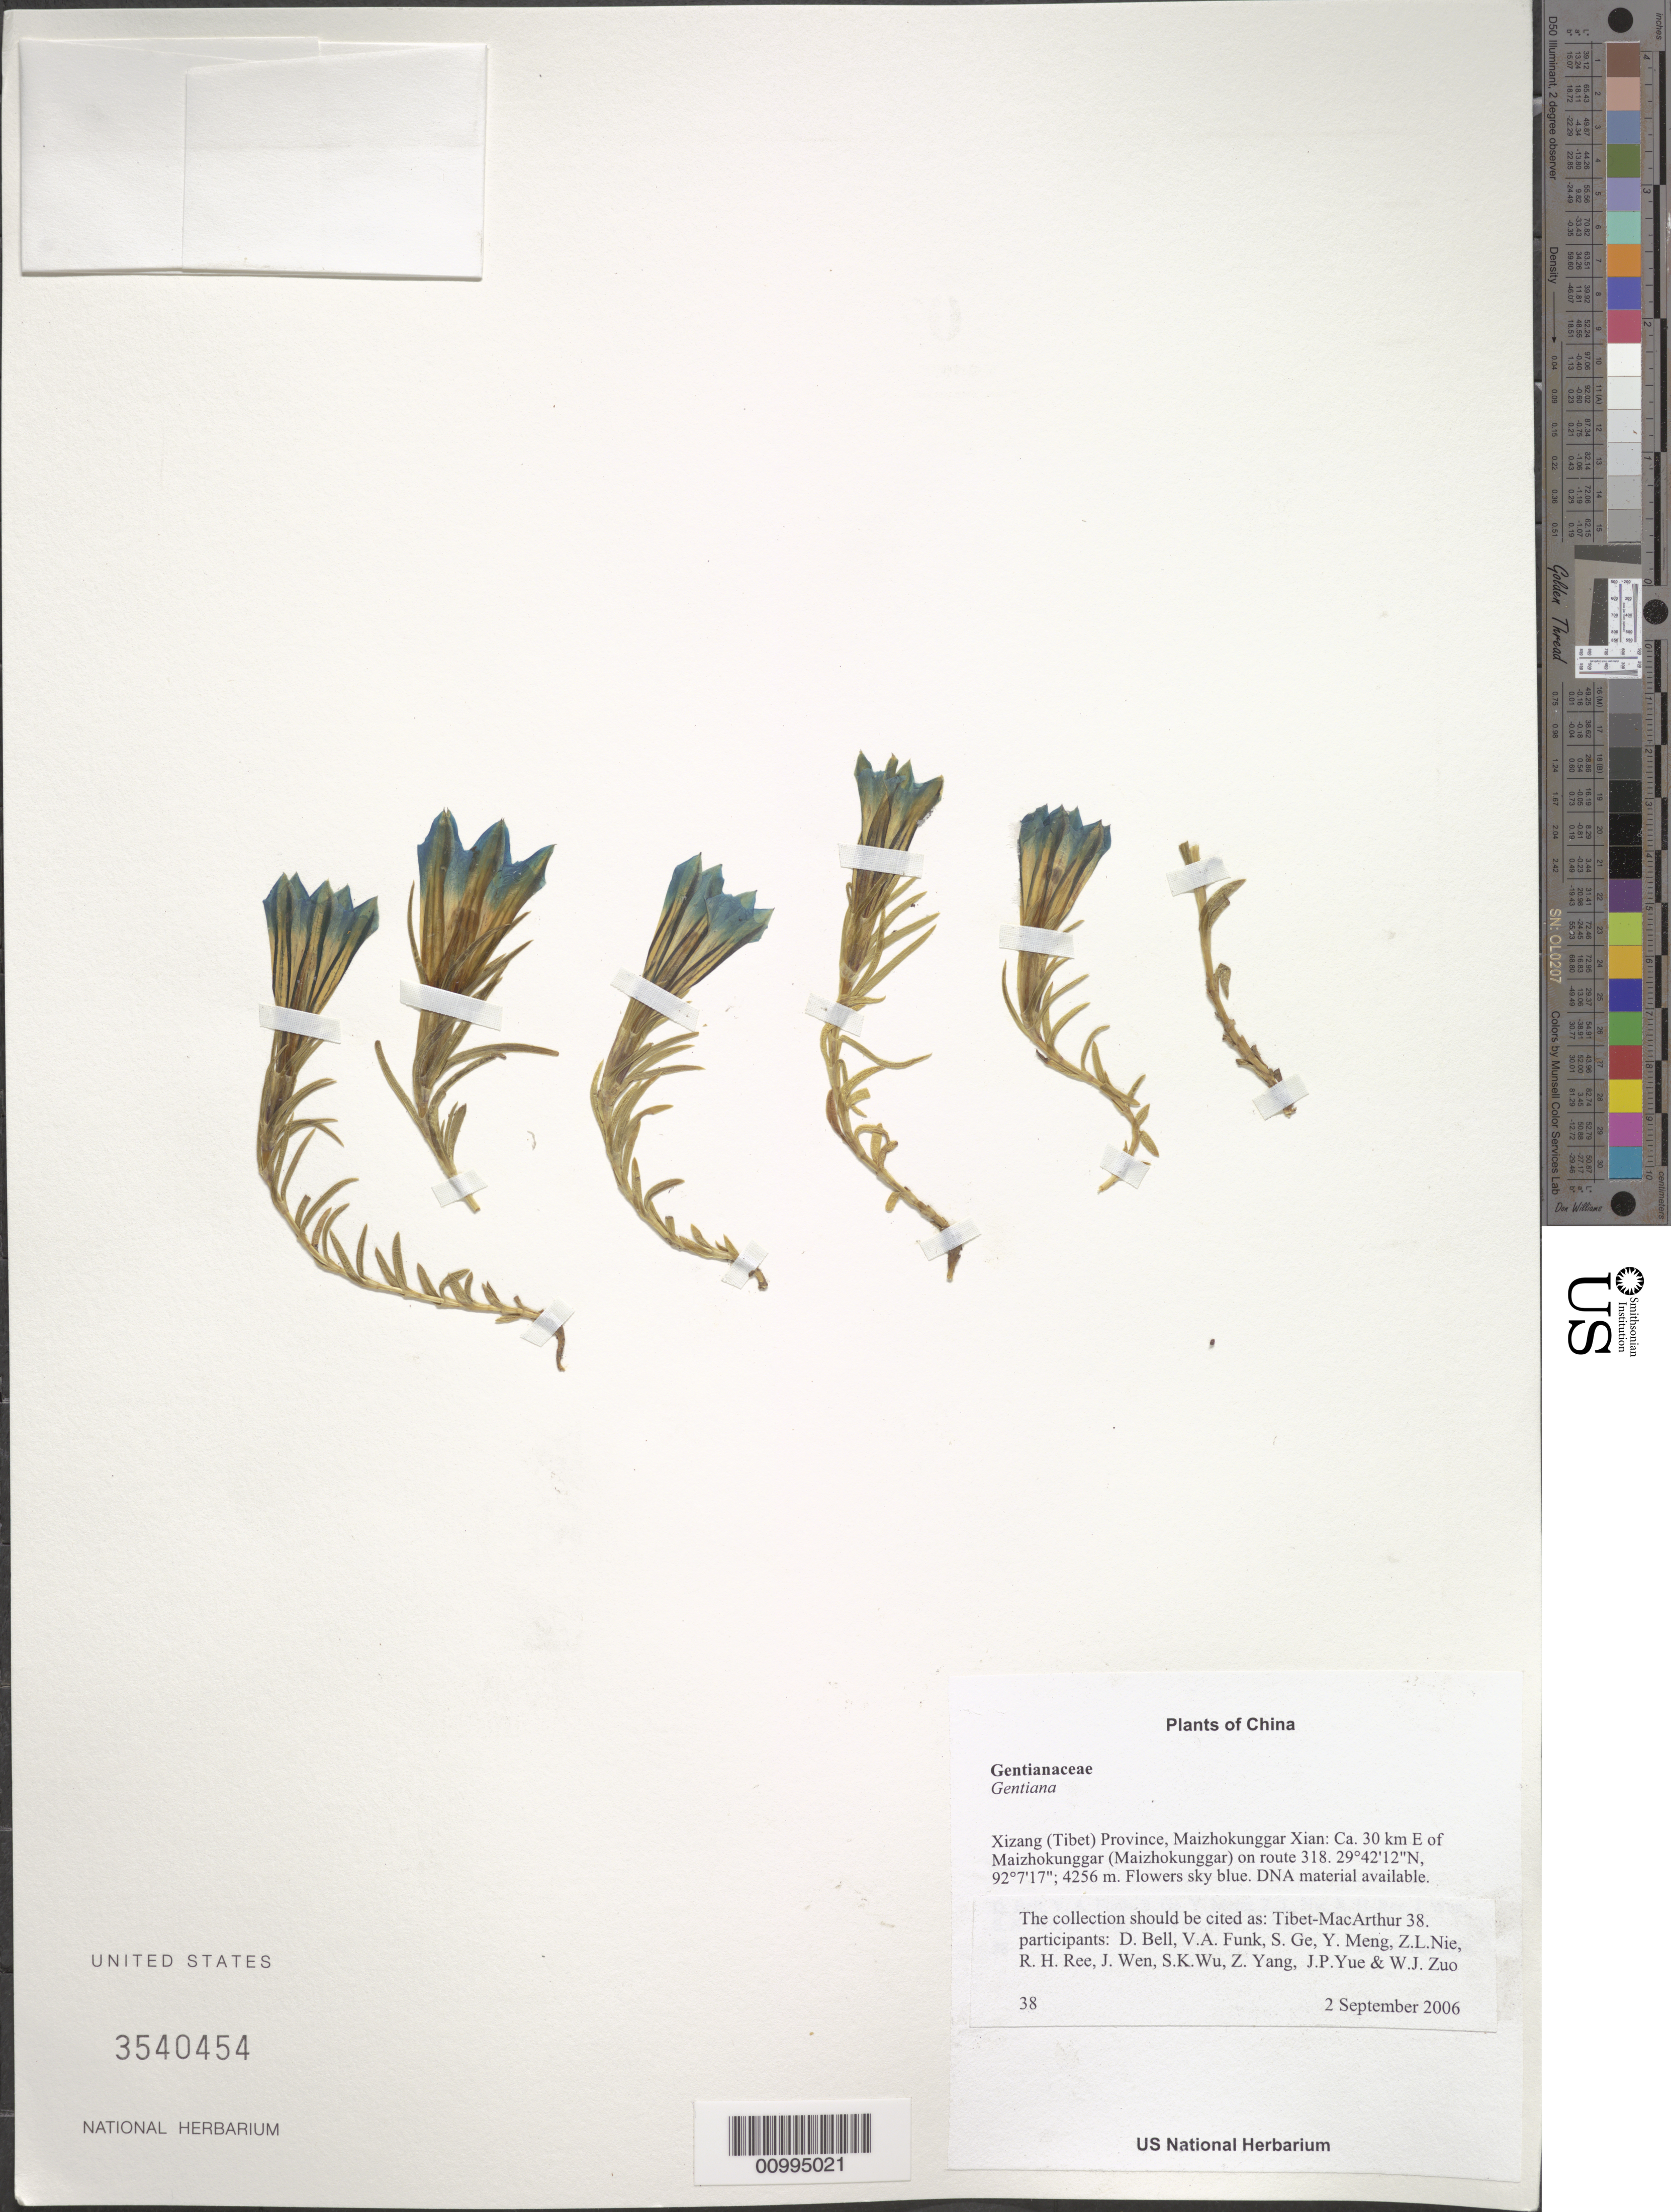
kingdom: Plantae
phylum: Tracheophyta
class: Magnoliopsida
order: Gentianales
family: Gentianaceae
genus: Gentiana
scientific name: Gentiana sinoornata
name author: Balf. f.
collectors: Tibet-MacArthur, D. A. Bell, V. Funk, S. Ge, Y. Meng, Z. Nie, R. Ree, J. Wen, S. K. Wu, Z. Yang, J. Yue & W. Zuo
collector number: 38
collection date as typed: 02 Sep 2006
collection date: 2006-09-02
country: China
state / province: Xizang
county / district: Maizhokunggar Xian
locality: Ca. 30 km E of Maizhokunggar on route 318.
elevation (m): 4256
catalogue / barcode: US 3540454